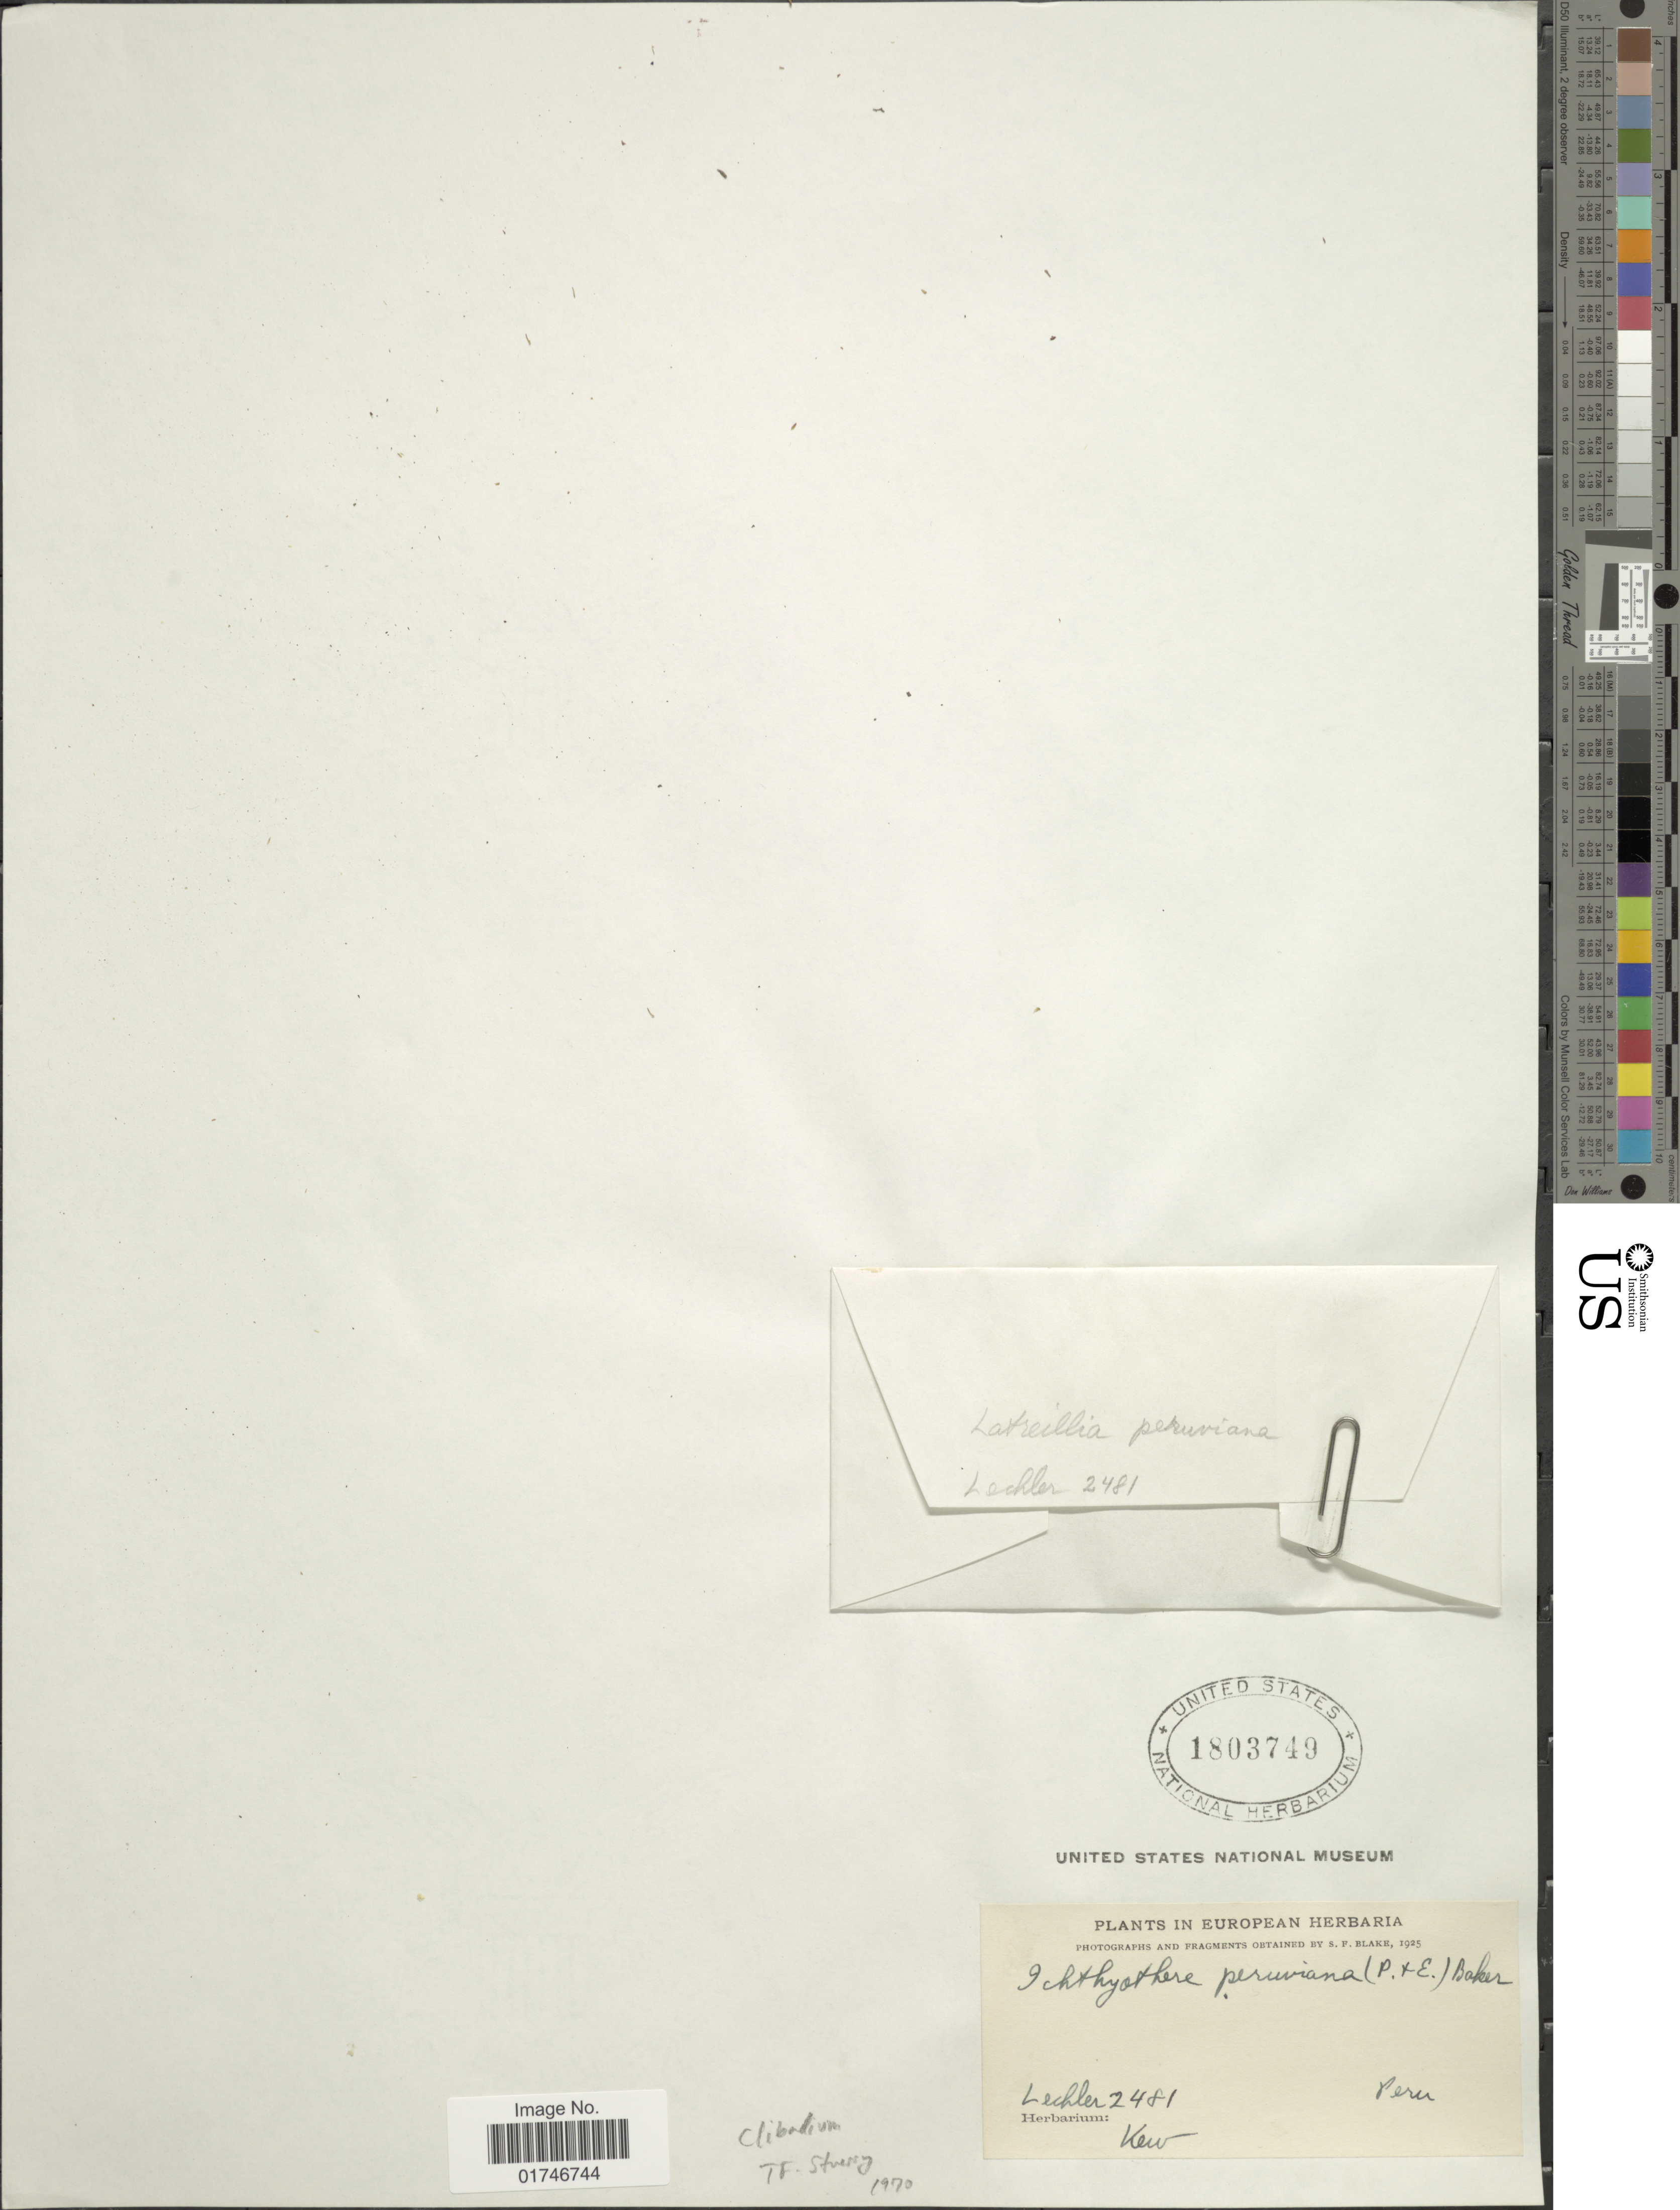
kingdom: Plantae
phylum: Tracheophyta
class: Magnoliopsida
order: Asterales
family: Asteraceae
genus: Clibadium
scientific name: Clibadium peruvianum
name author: Poepp.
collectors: -. Lechler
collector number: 2481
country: Peru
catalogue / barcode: US 1803749